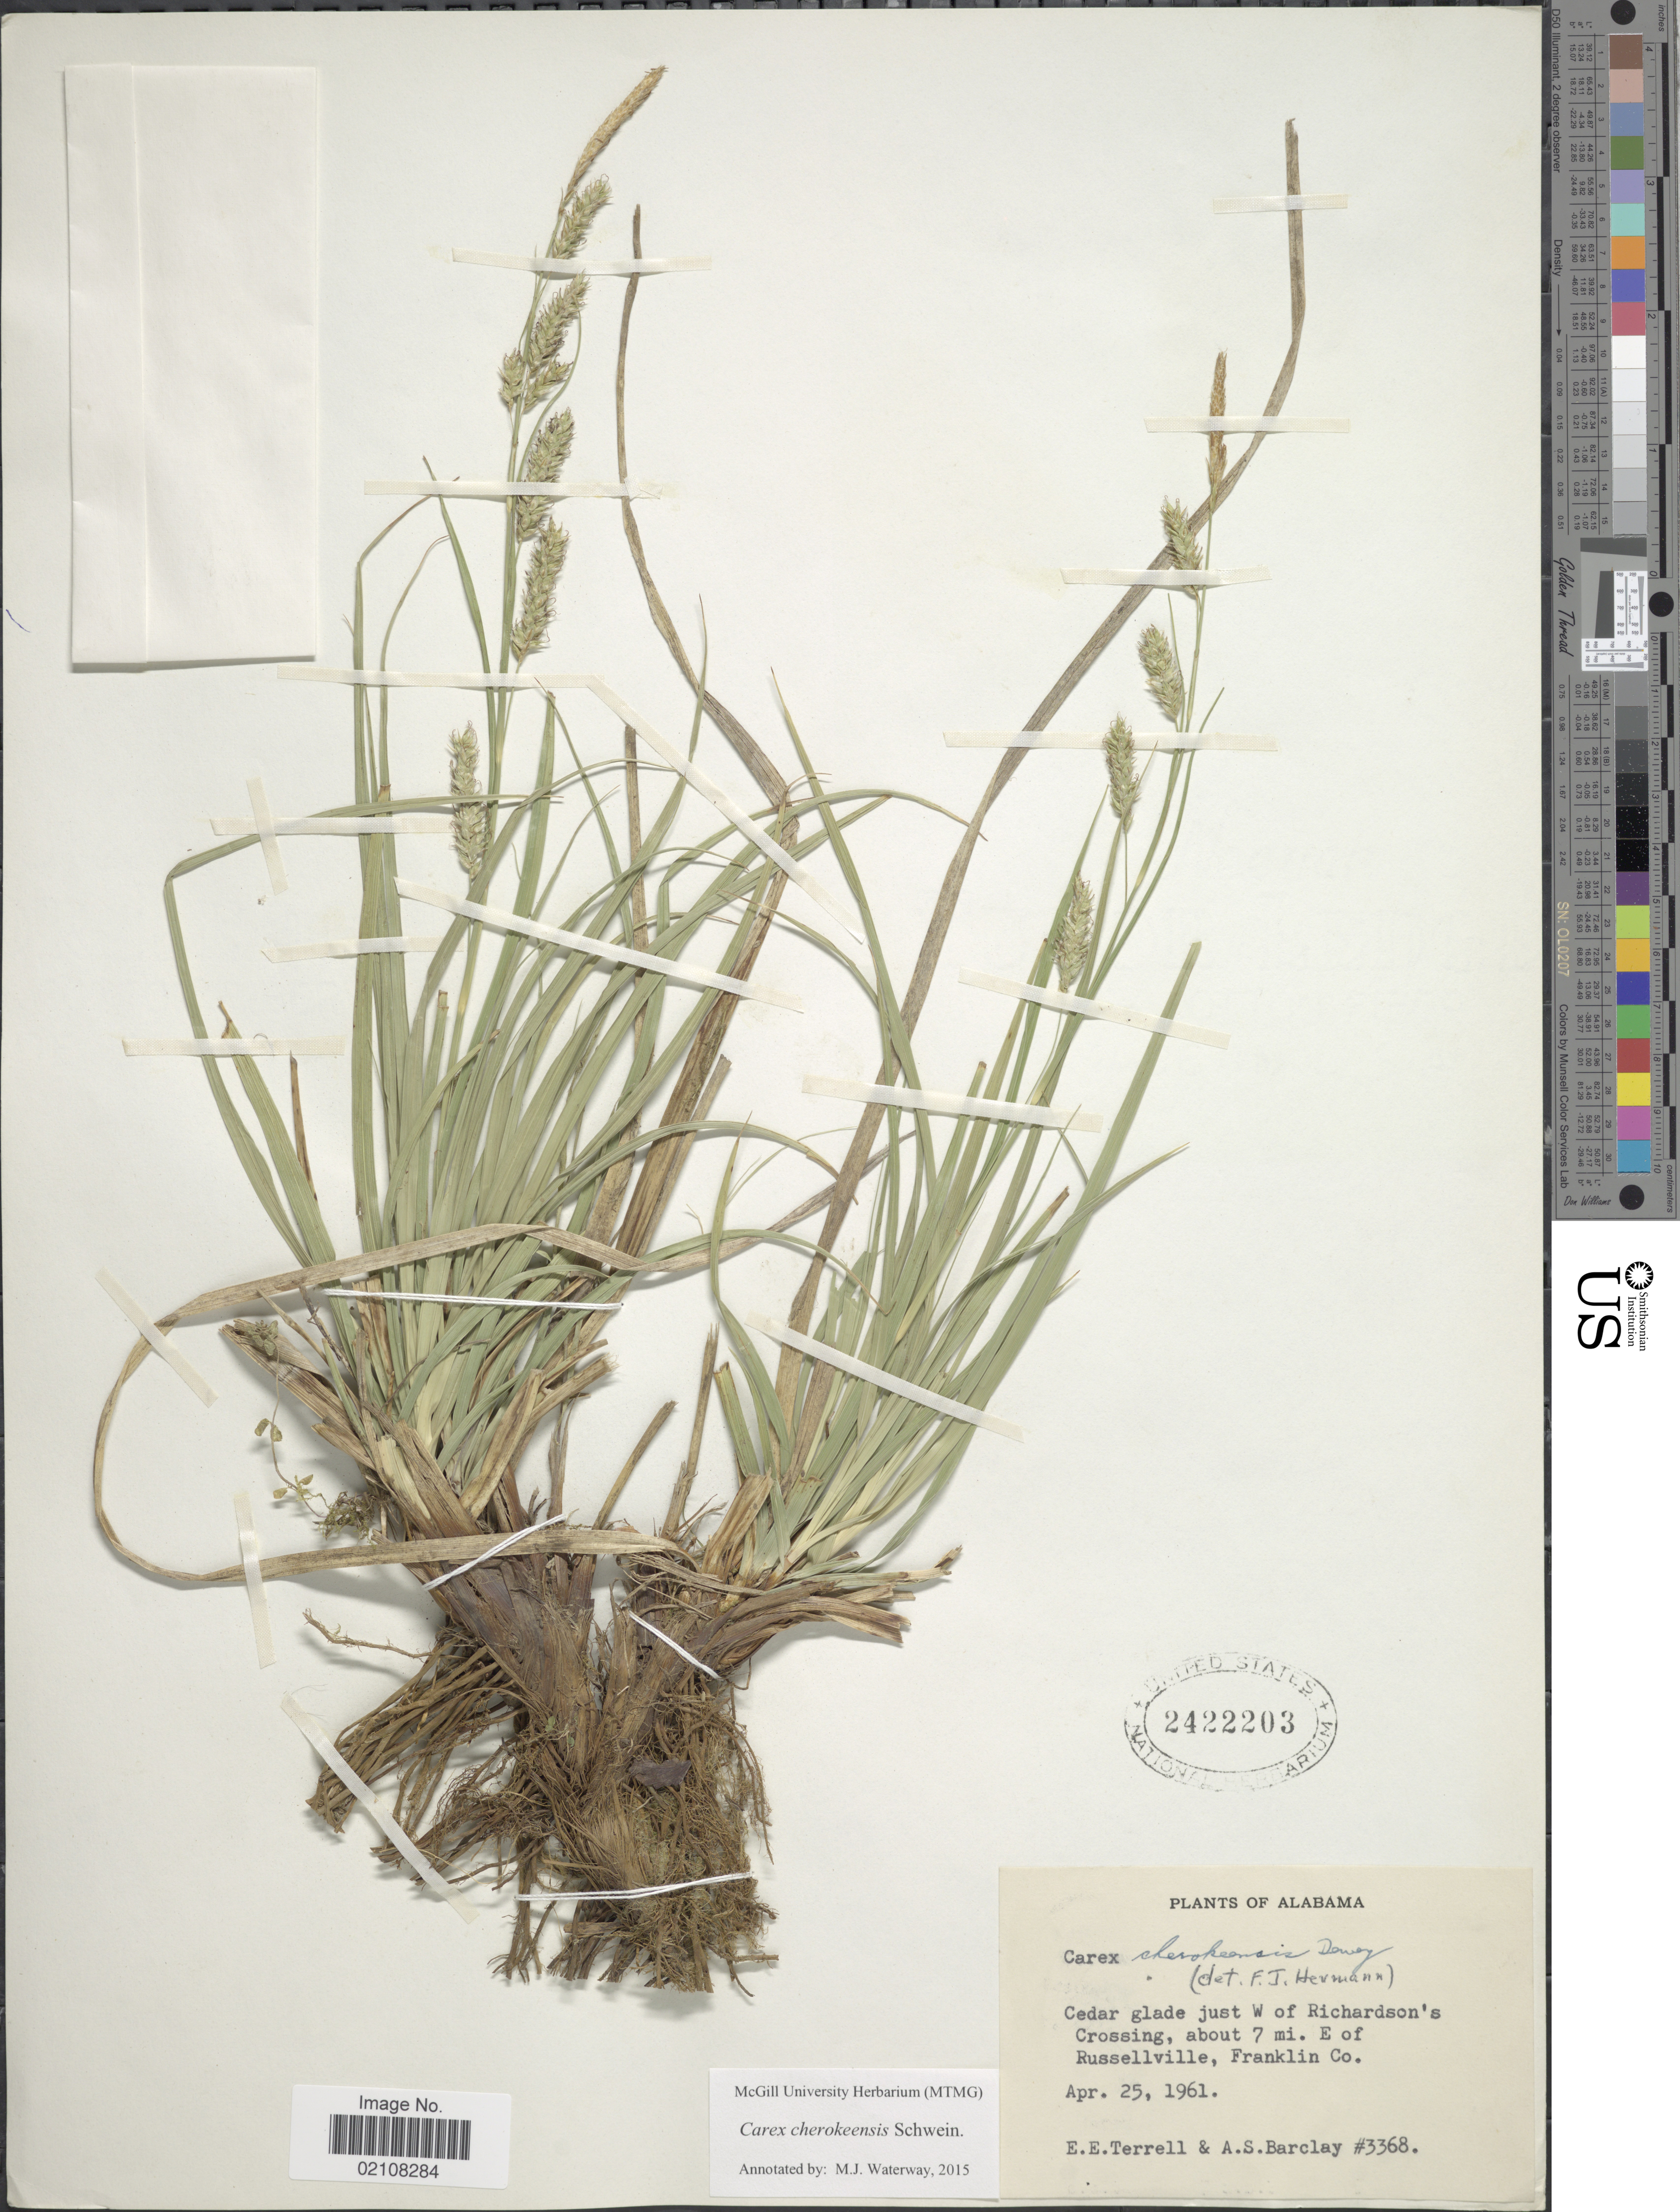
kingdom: Plantae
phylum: Tracheophyta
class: Liliopsida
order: Poales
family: Cyperaceae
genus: Carex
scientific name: Carex cherokeensis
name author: Schwein.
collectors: E. E. Terrell & A. S. Barclay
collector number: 3368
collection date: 1961-04-25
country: United States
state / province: Alabama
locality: Cedar glade just W of Richardson's Crossing, about 7 mi. E of Russellville, Franklin Co.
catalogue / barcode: US 2422203